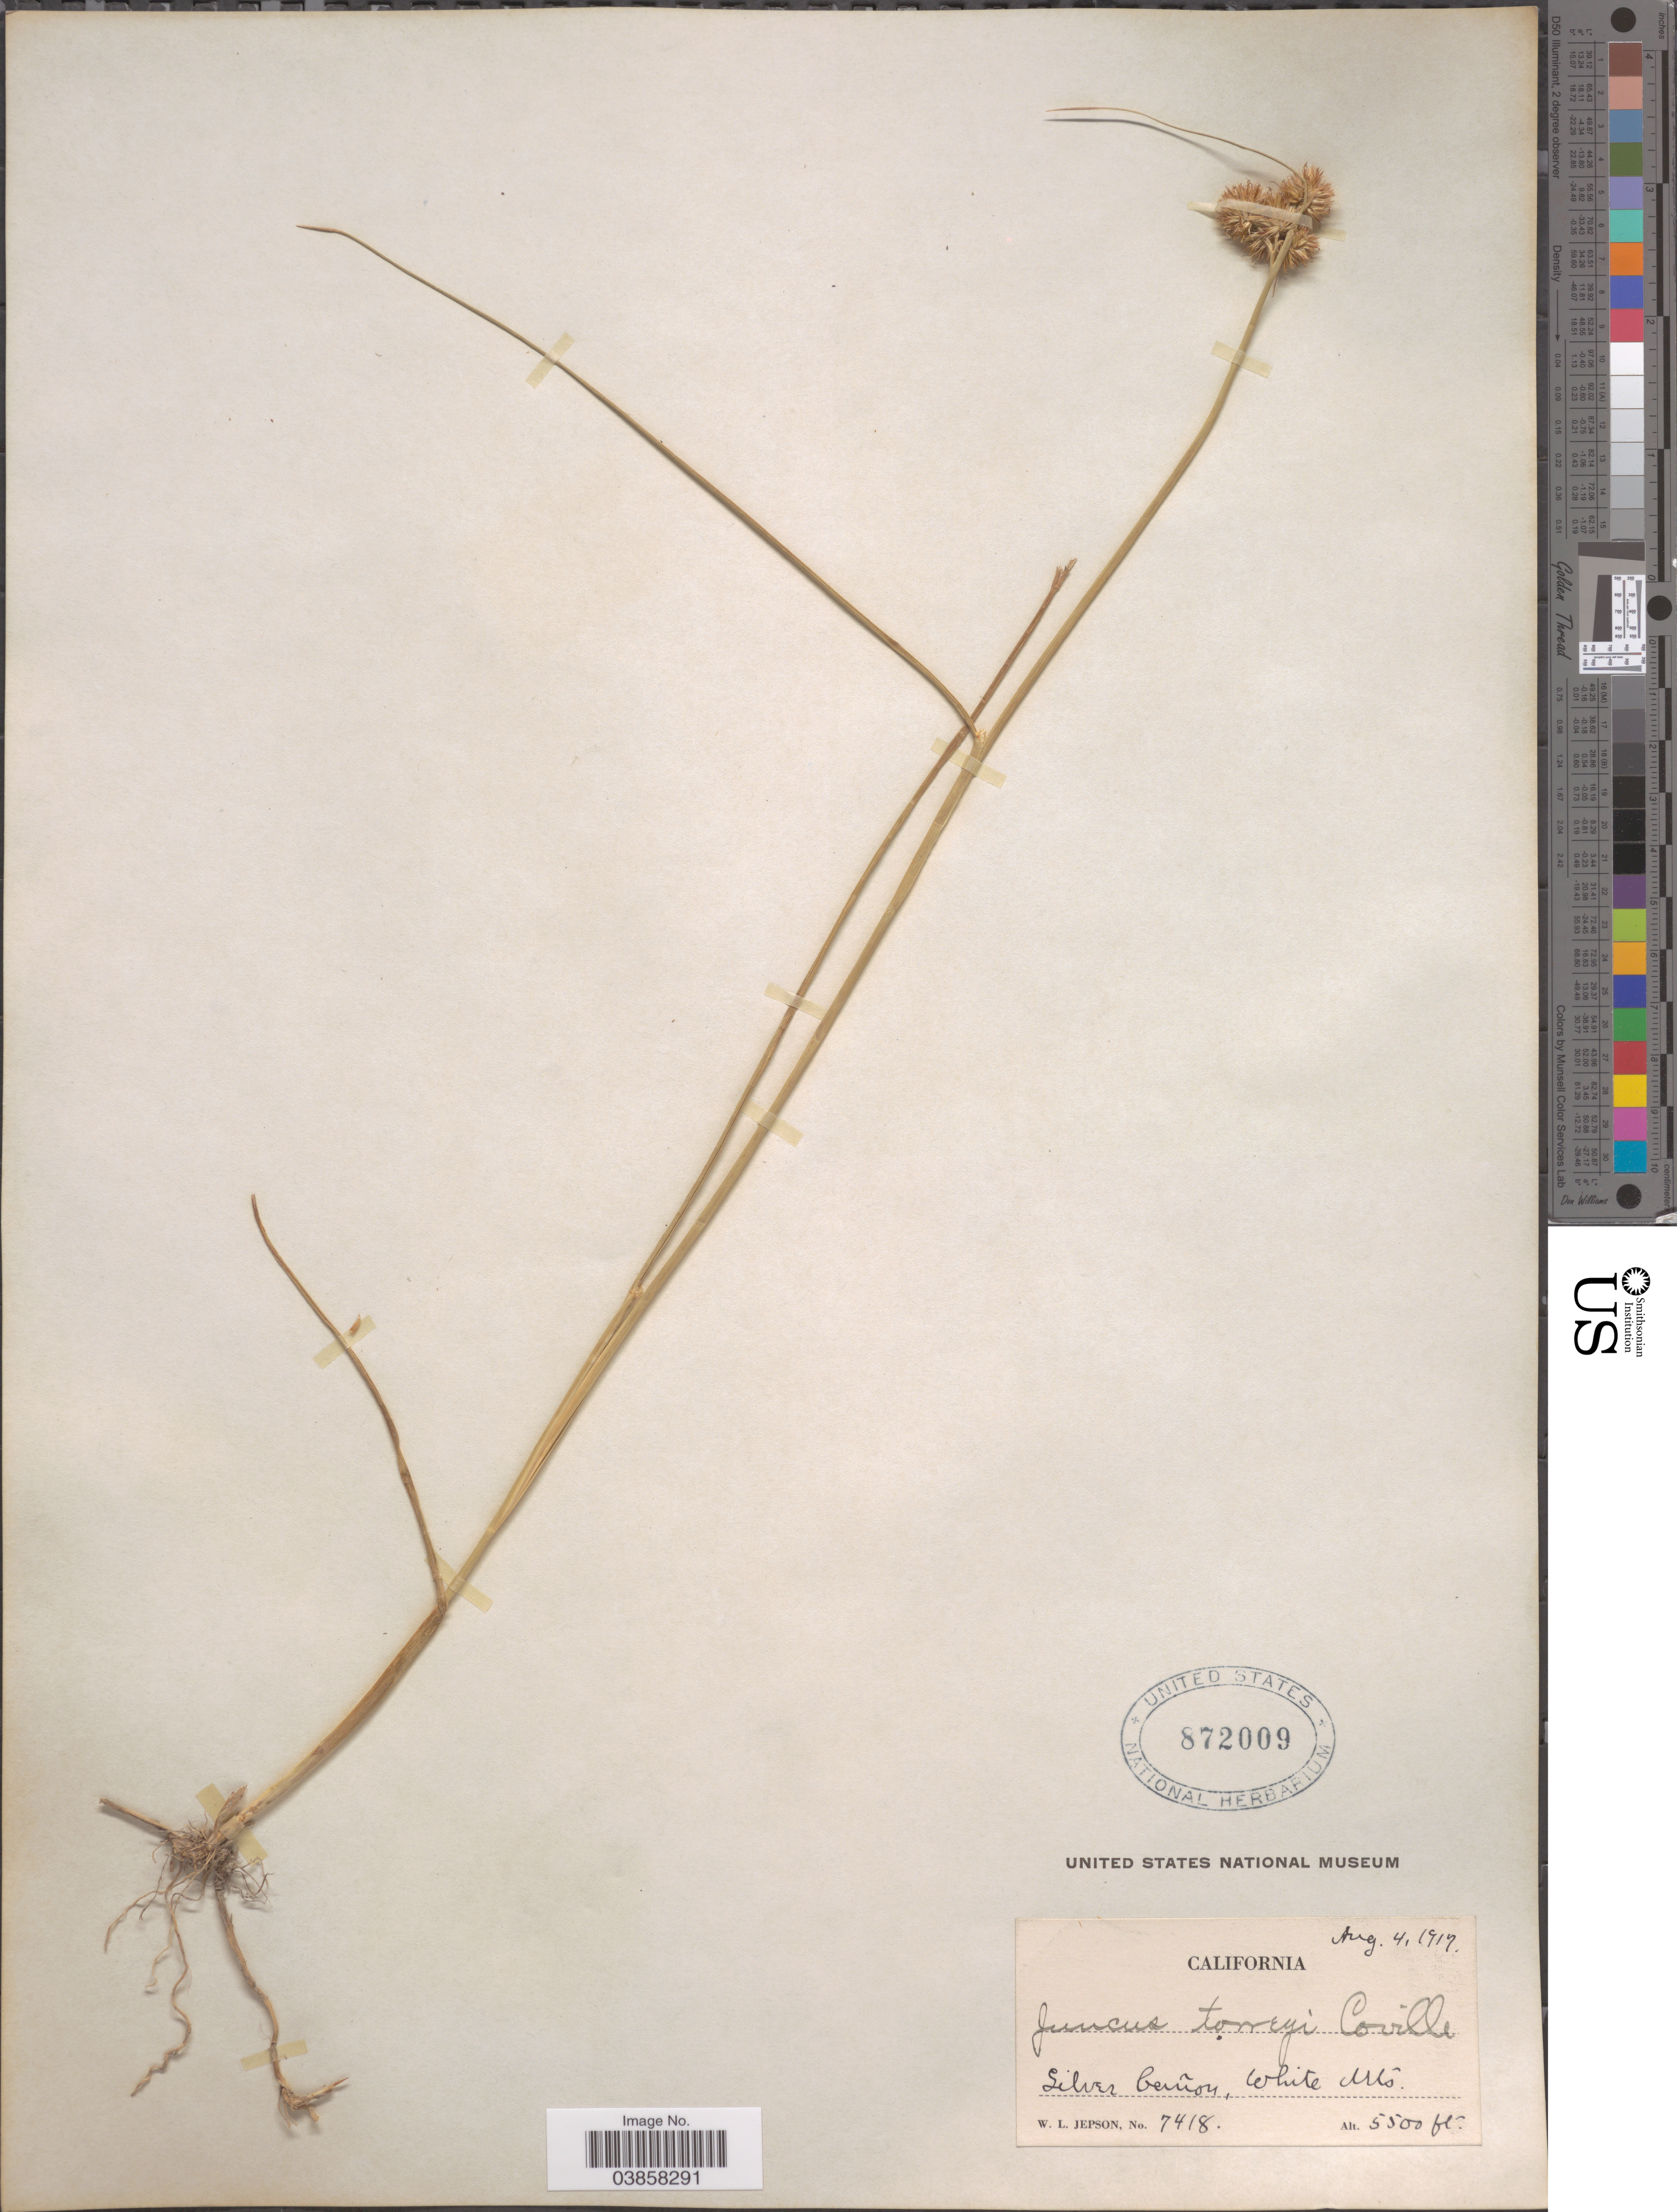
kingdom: Plantae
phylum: Tracheophyta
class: Liliopsida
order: Poales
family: Juncaceae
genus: Juncus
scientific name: Juncus torreyi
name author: Coville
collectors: W. L. Jepson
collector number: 7118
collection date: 1917-08-04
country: United States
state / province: California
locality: Silver Cañon, White Mts.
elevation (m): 1676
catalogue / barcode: US 872009